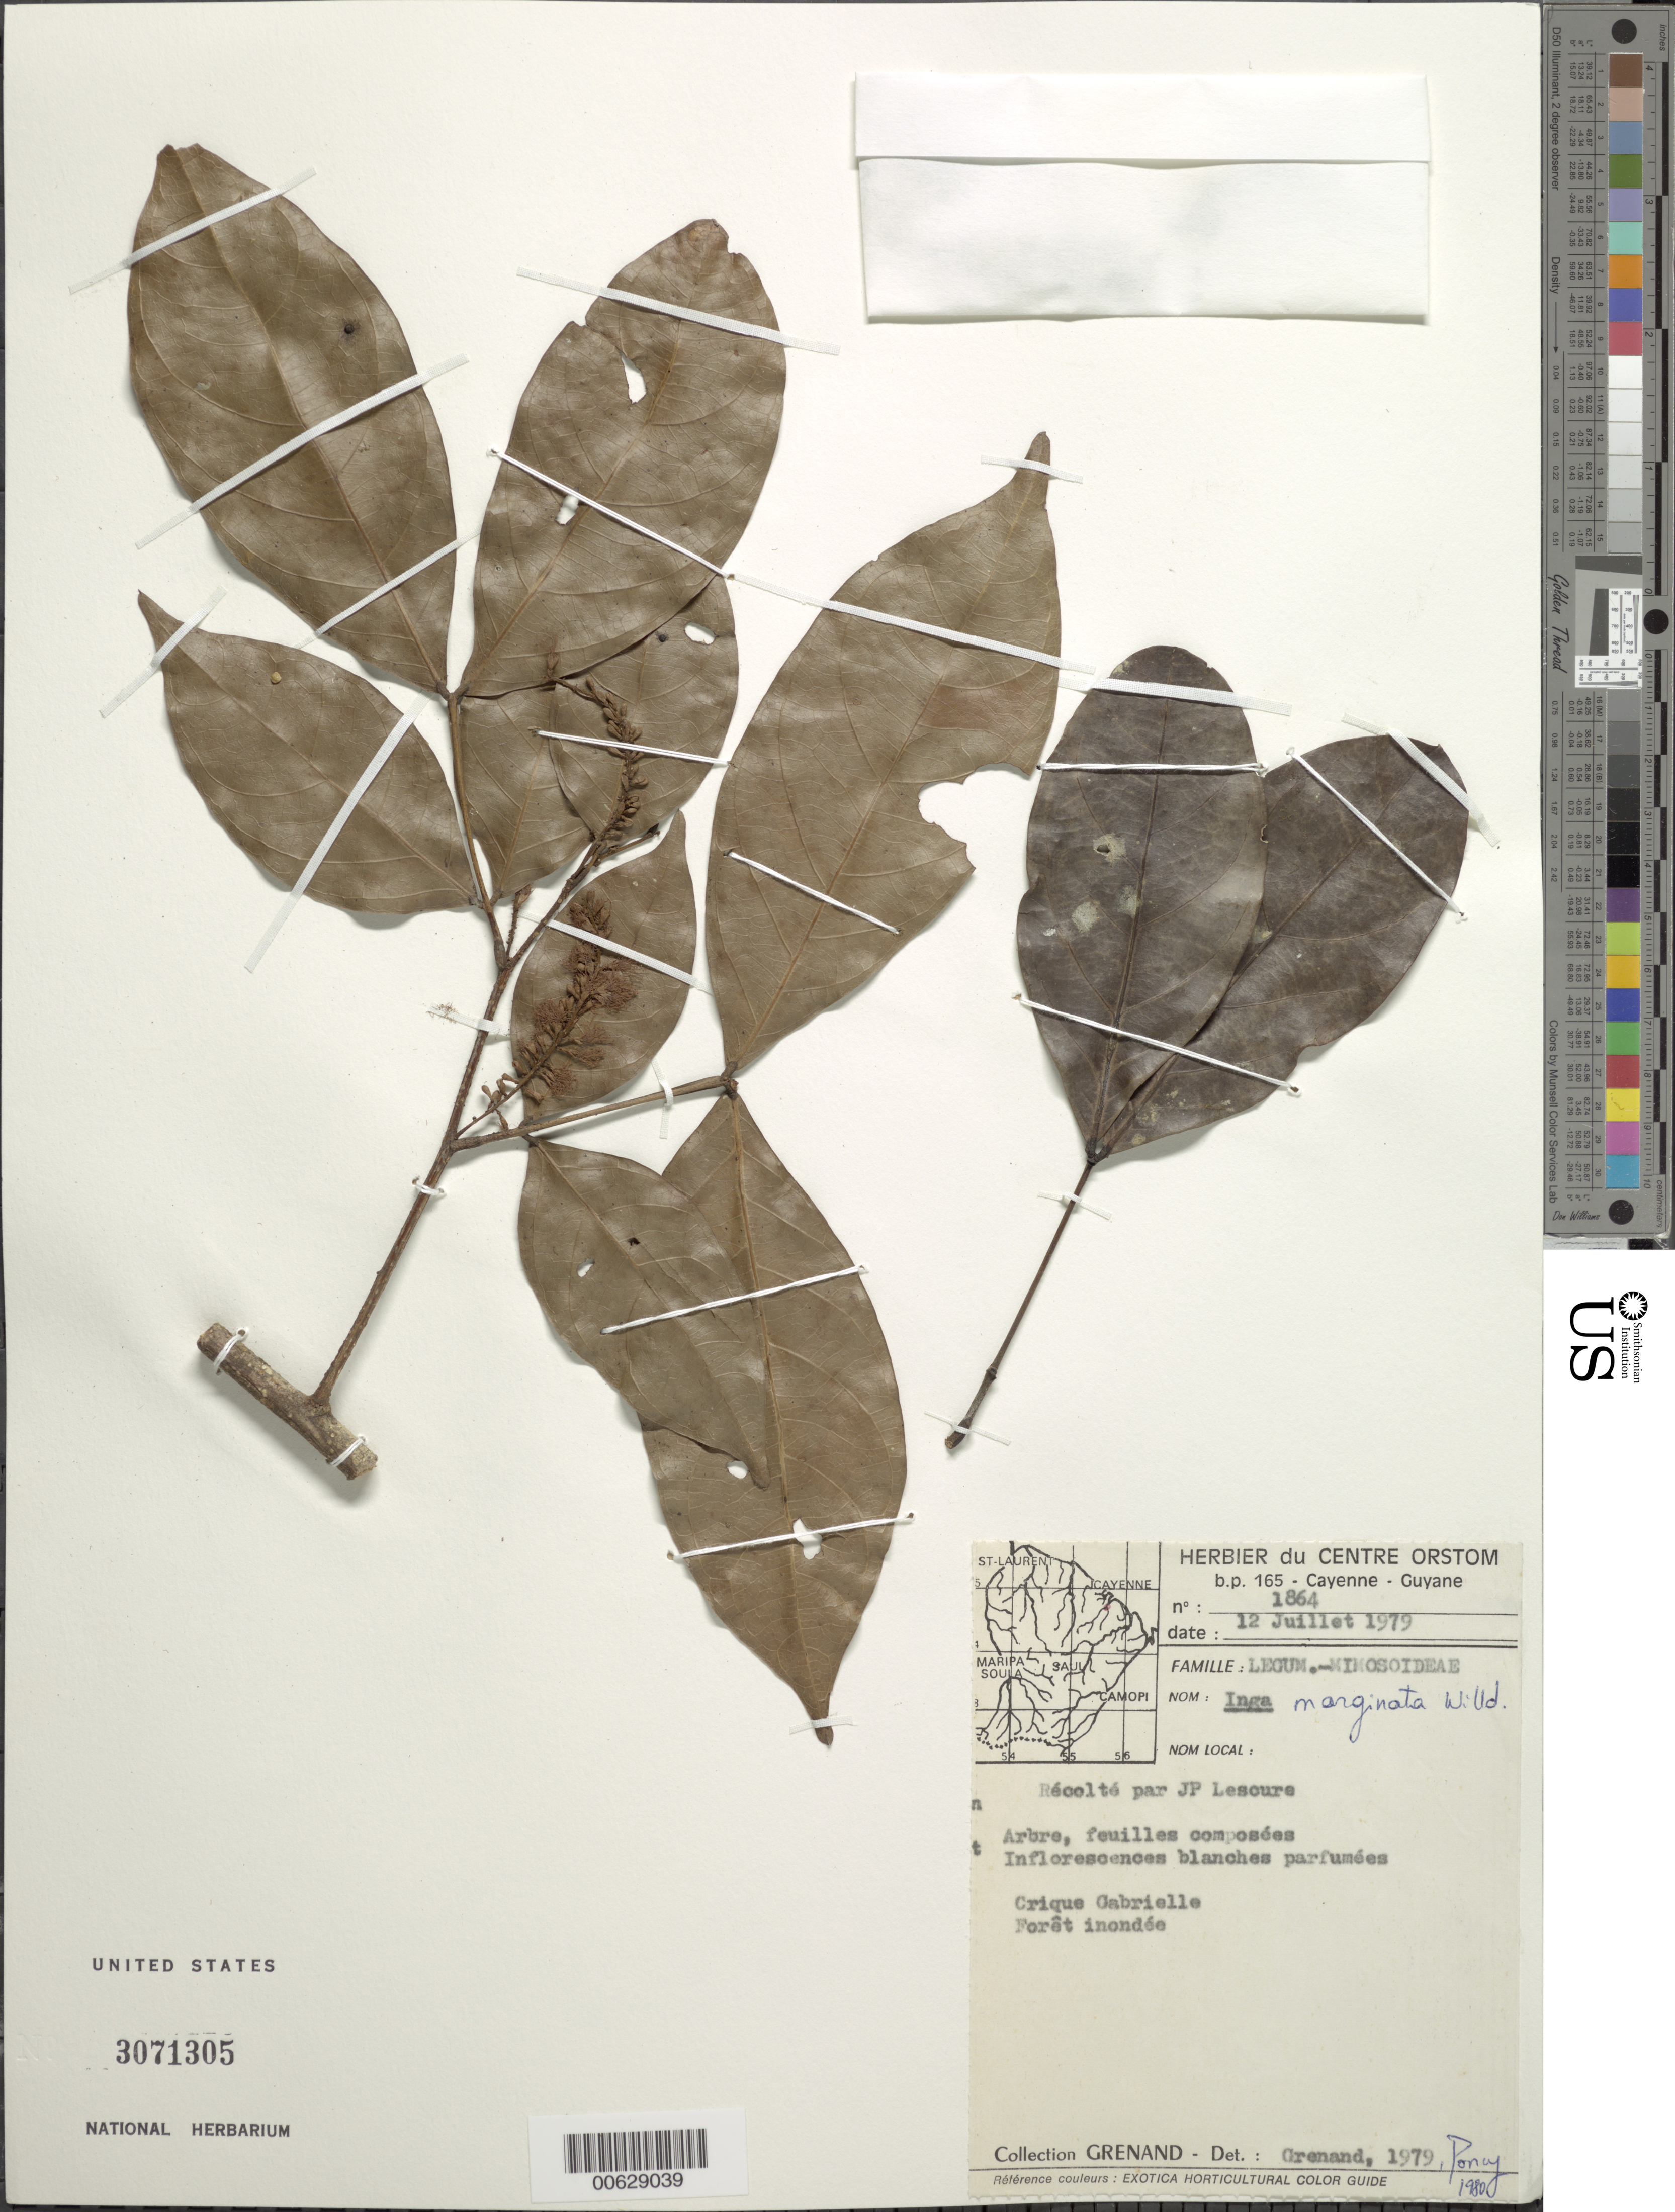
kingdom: Plantae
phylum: Tracheophyta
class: Magnoliopsida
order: Fabales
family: Fabaceae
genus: Inga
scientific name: Inga marginata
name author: Willd.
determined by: Poncy, O.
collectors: P. Grenand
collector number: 1864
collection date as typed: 12-Jul-79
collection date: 1979-07-12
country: French Guiana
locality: Crique Gabrielle, SE de Cayenne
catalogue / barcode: US 3071305